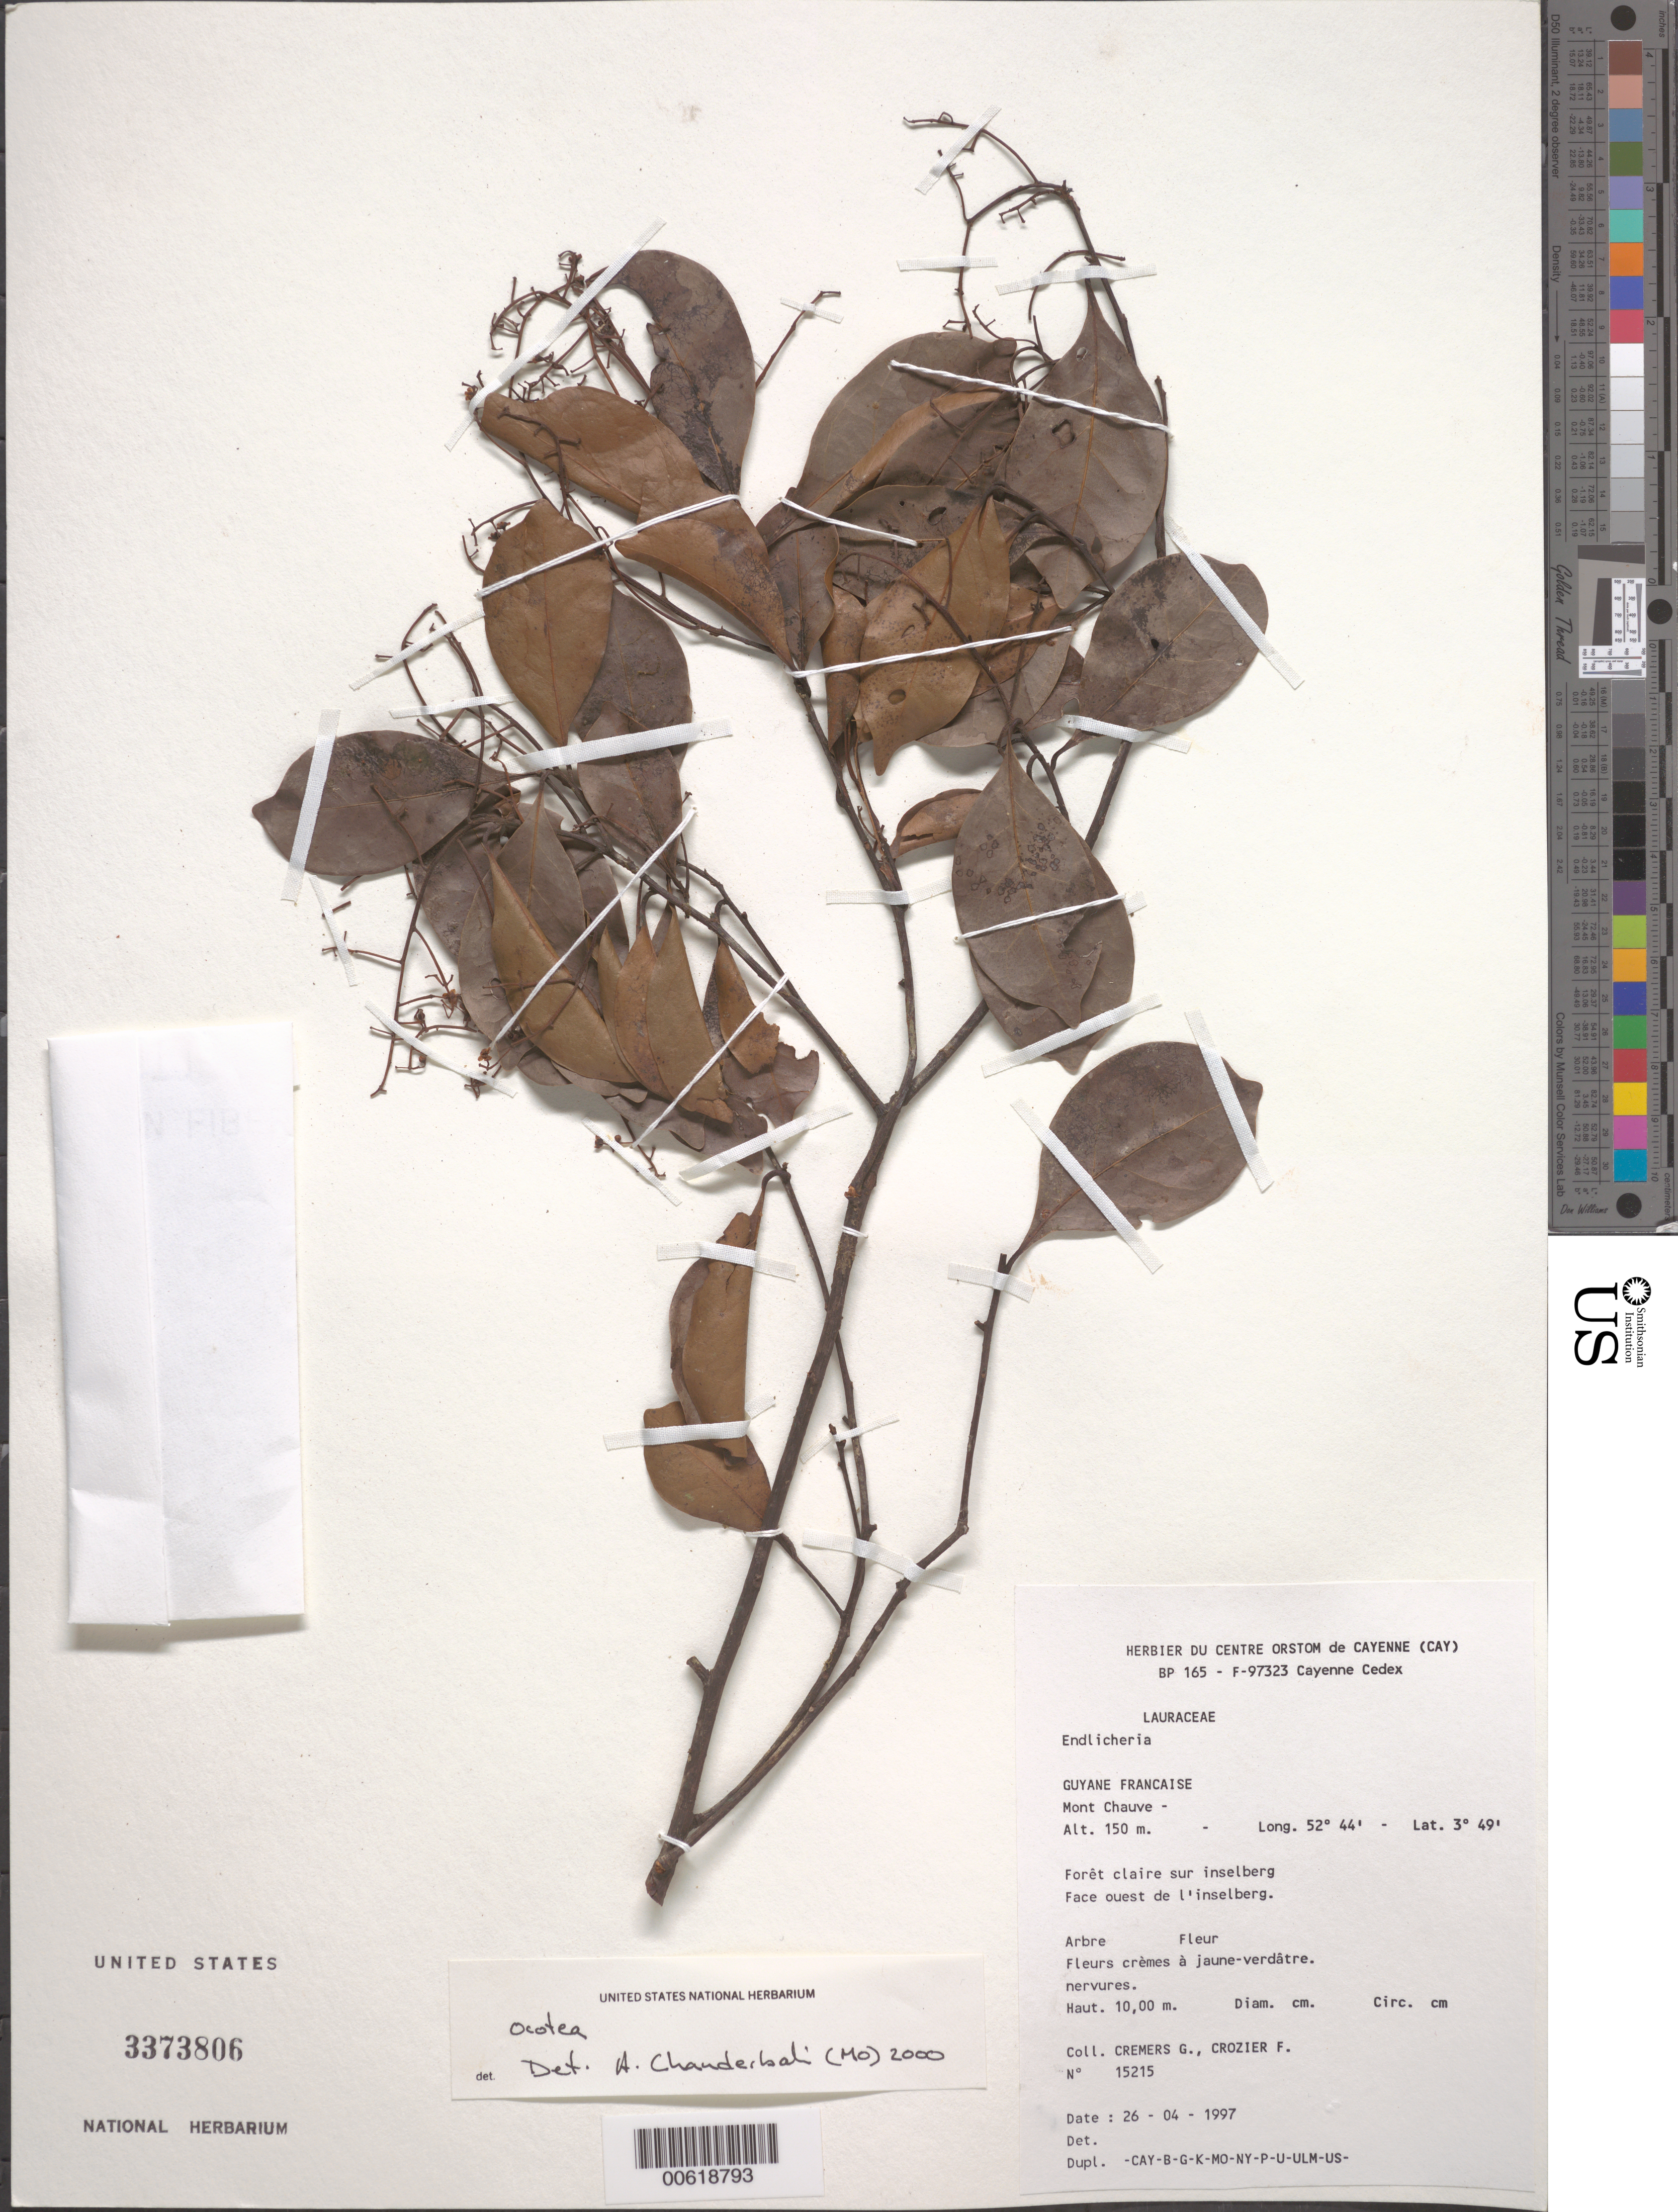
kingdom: Plantae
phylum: Tracheophyta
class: Magnoliopsida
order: Laurales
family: Lauraceae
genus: Endlicheria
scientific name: Endlicheria sp.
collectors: G. Cremers & F. Crozier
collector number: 15215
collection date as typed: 26-Apr-97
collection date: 1997-04-26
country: French Guiana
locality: Mont Chauve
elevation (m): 150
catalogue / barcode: US 3373806